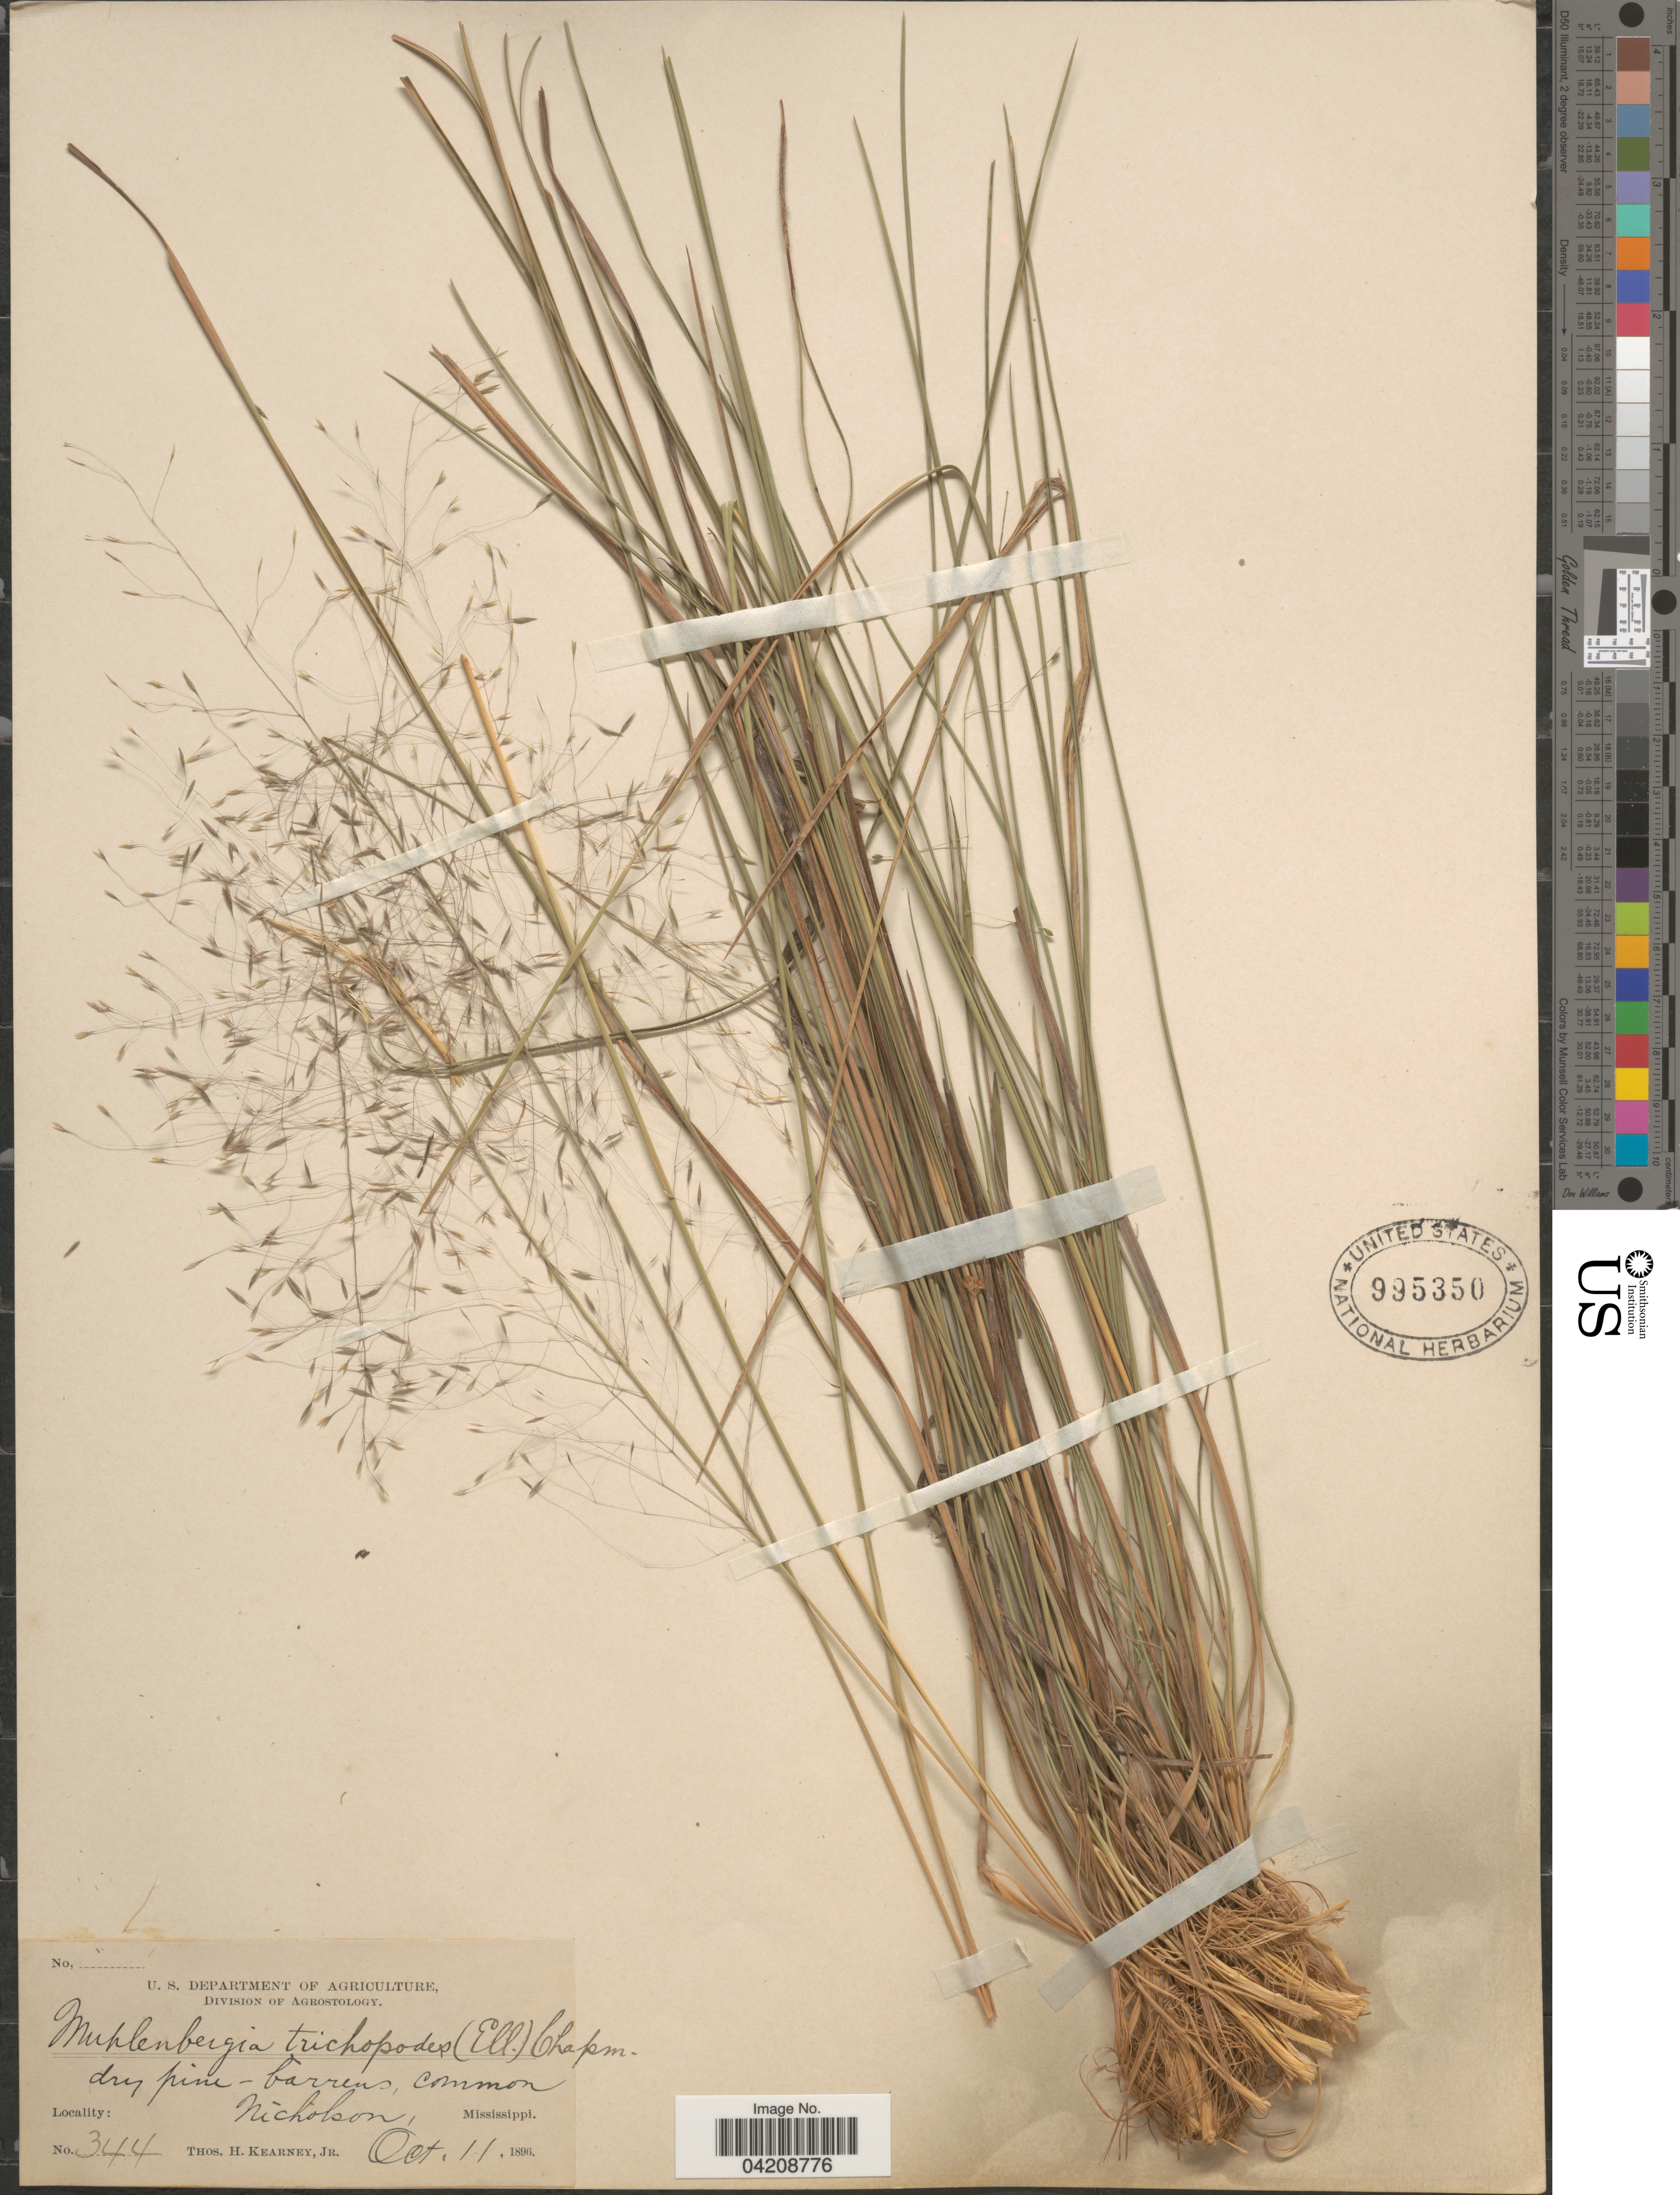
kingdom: Plantae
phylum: Tracheophyta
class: Liliopsida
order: Poales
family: Poaceae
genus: Muhlenbergia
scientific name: Muhlenbergia expansa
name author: Trin.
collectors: T. H. Kearney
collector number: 344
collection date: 1896-10-11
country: United States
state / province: Mississippi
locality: Nicholson.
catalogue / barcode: US 995350